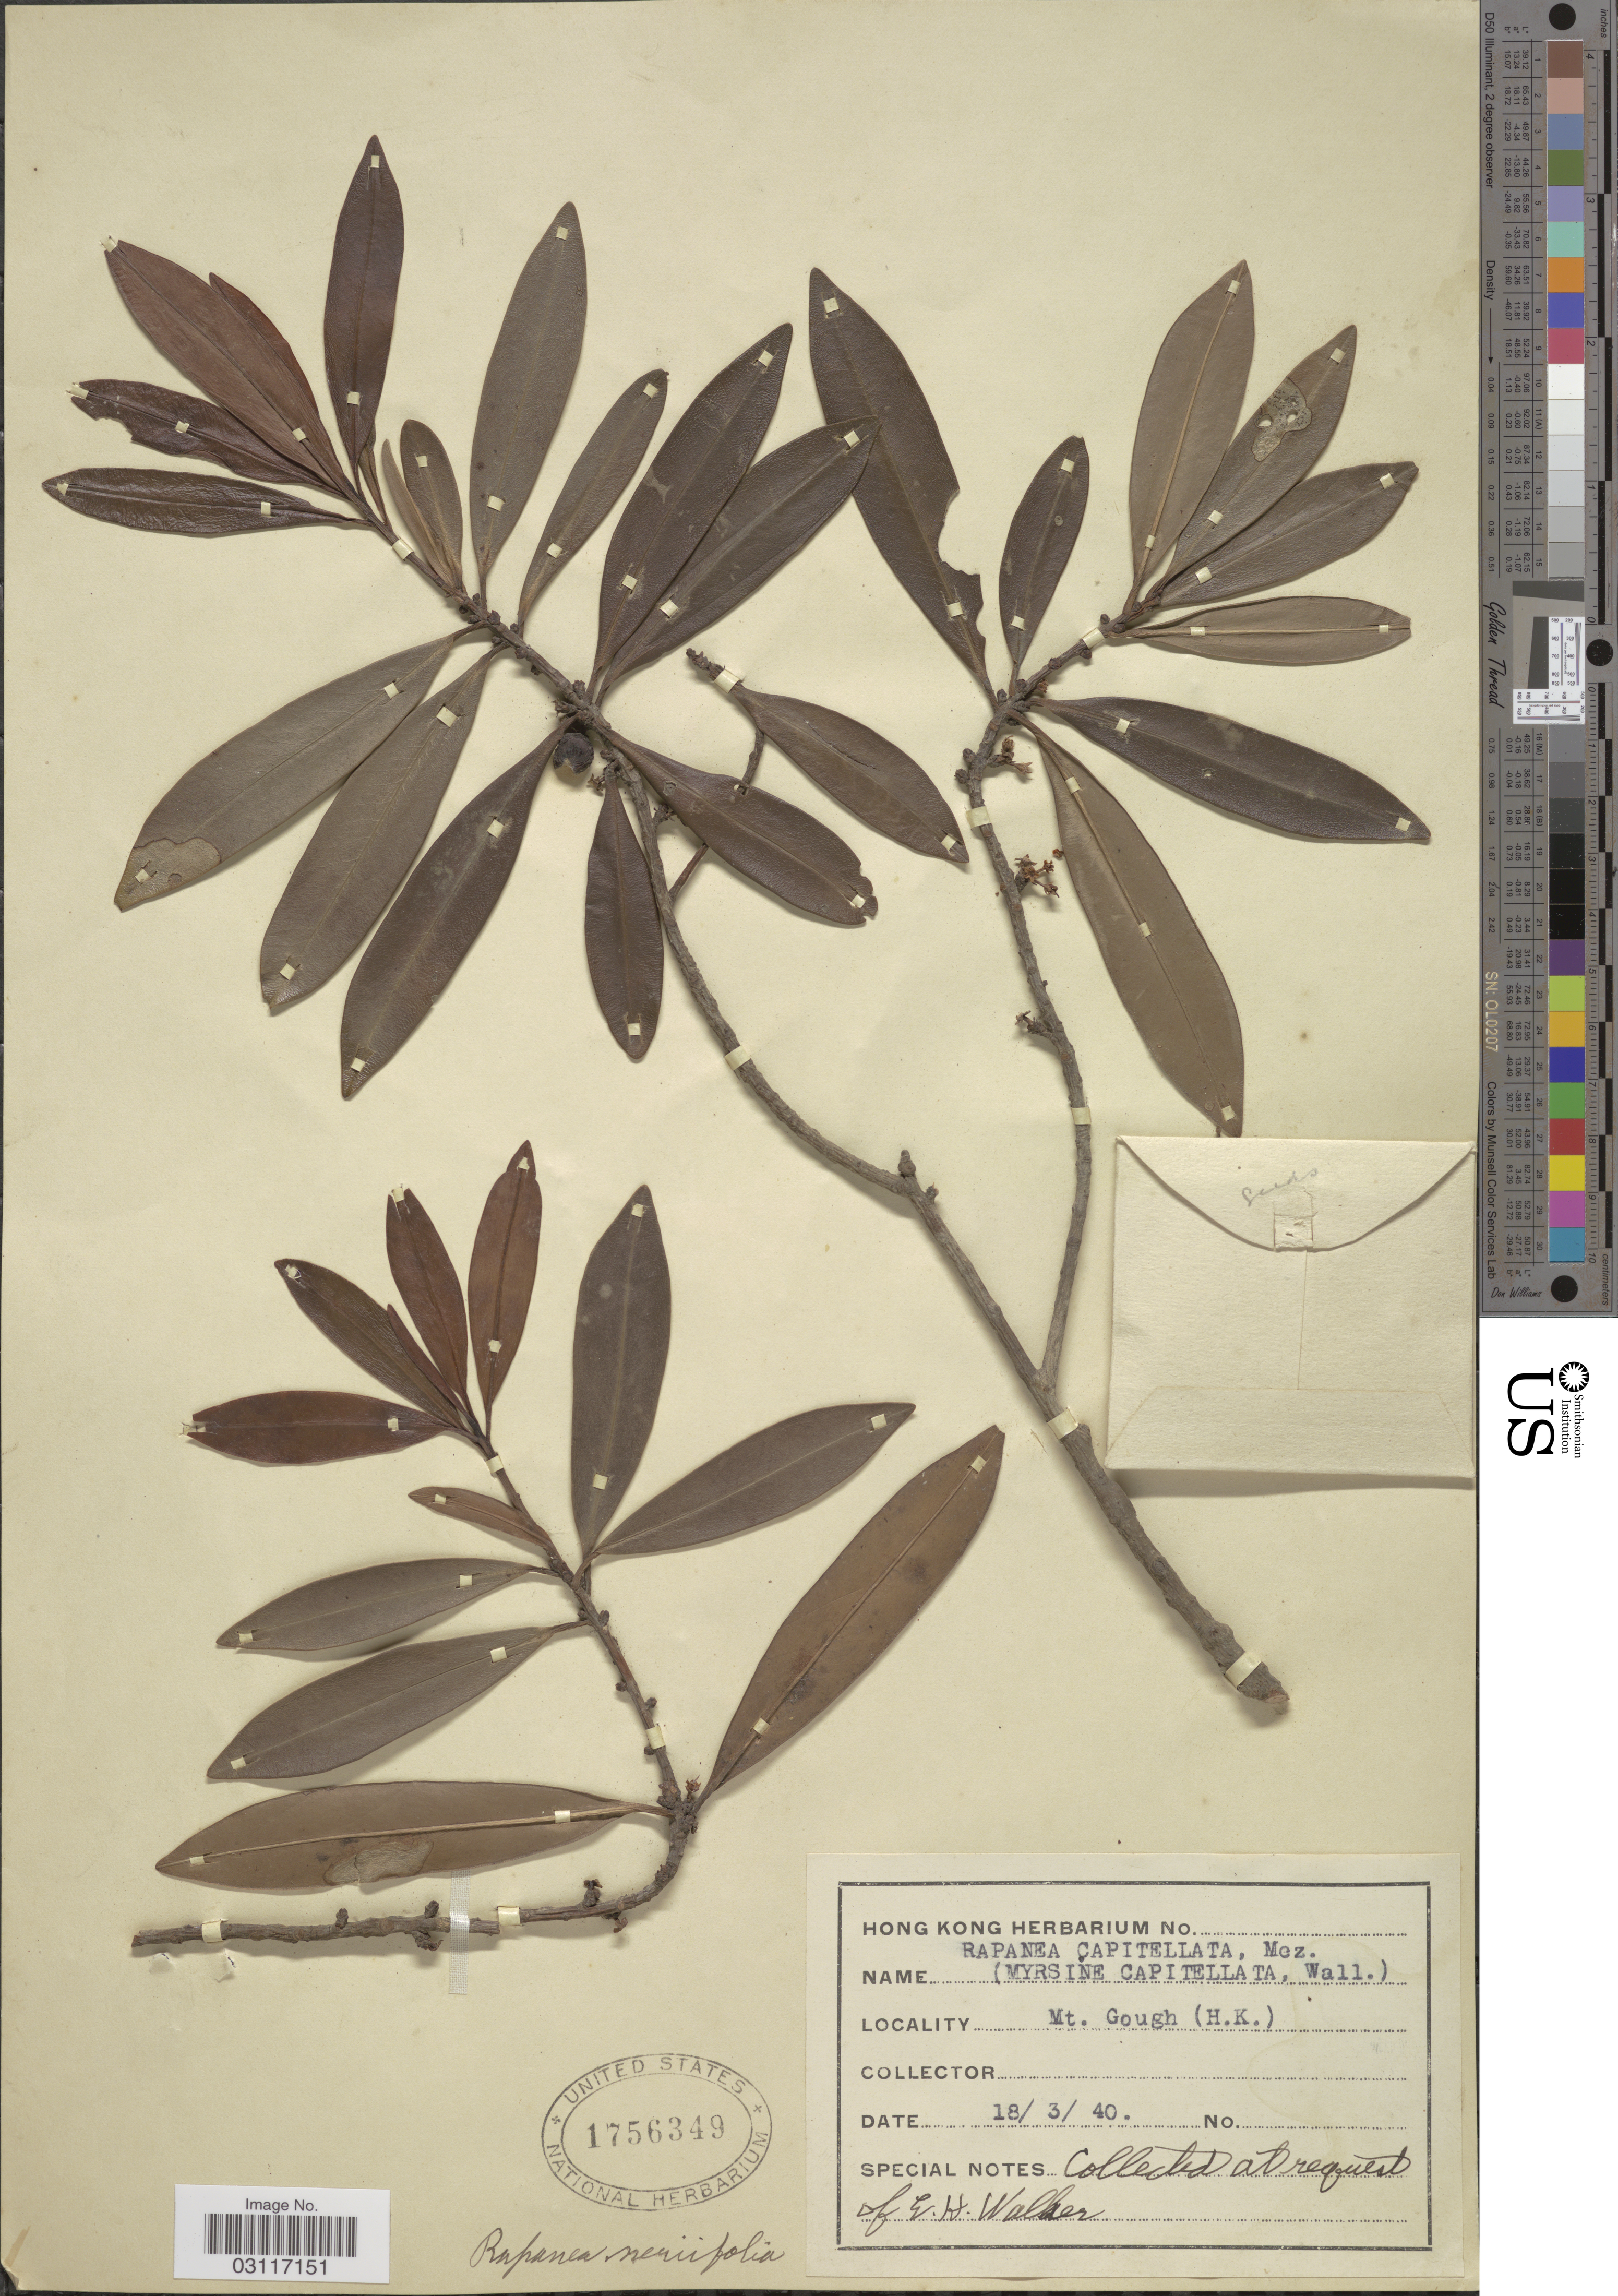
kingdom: Plantae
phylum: Tracheophyta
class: Magnoliopsida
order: Ericales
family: Primulaceae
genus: Myrsine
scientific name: Myrsine seguinii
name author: H. Lév.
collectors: E. H. Walker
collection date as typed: Transcribed d/m/y: 18/3/40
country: China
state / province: Hong Kong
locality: Mt. Gough (H.K.).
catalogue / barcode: US 1756349